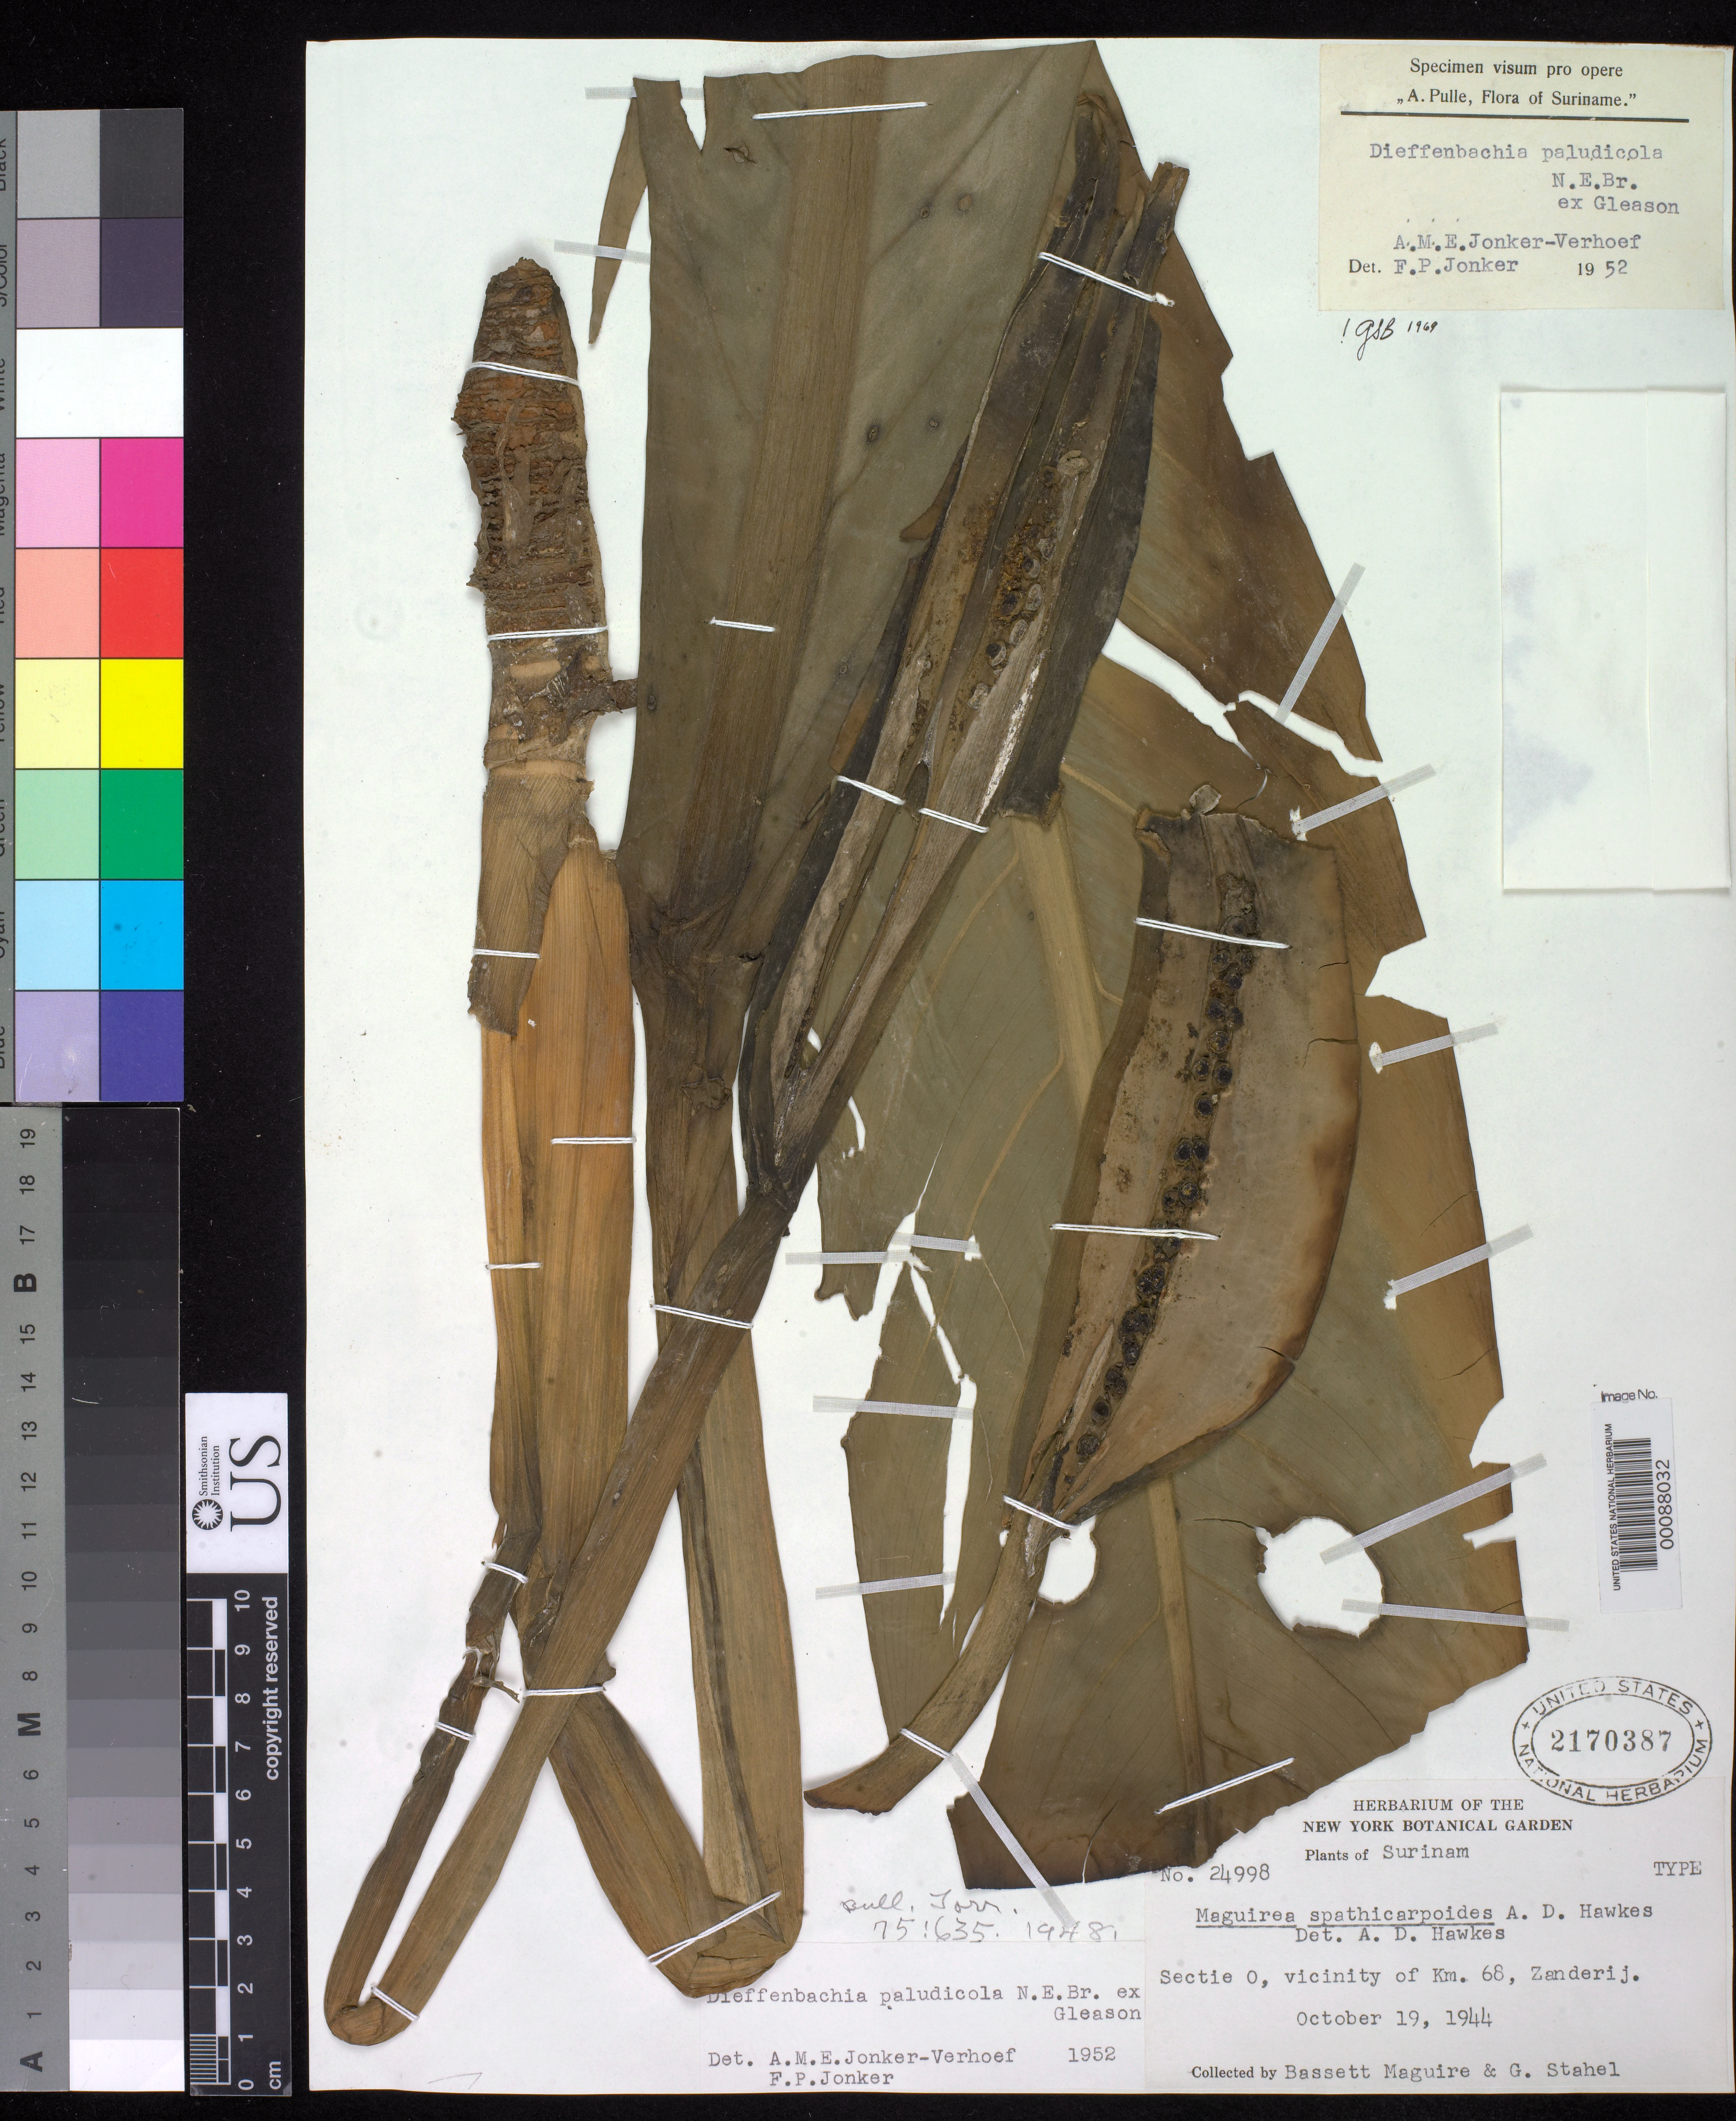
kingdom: Plantae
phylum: Tracheophyta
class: Liliopsida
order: Alismatales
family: Araceae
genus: Maguirea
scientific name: Maguirea spathicarpoides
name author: A.D. Hawkes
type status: Isotype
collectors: B. Maguire & G. Stahel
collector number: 24998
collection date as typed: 19 Oct 1944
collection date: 1944-10-19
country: Suriname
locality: Zanderij, vicinity of km 68.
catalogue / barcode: US 2170387